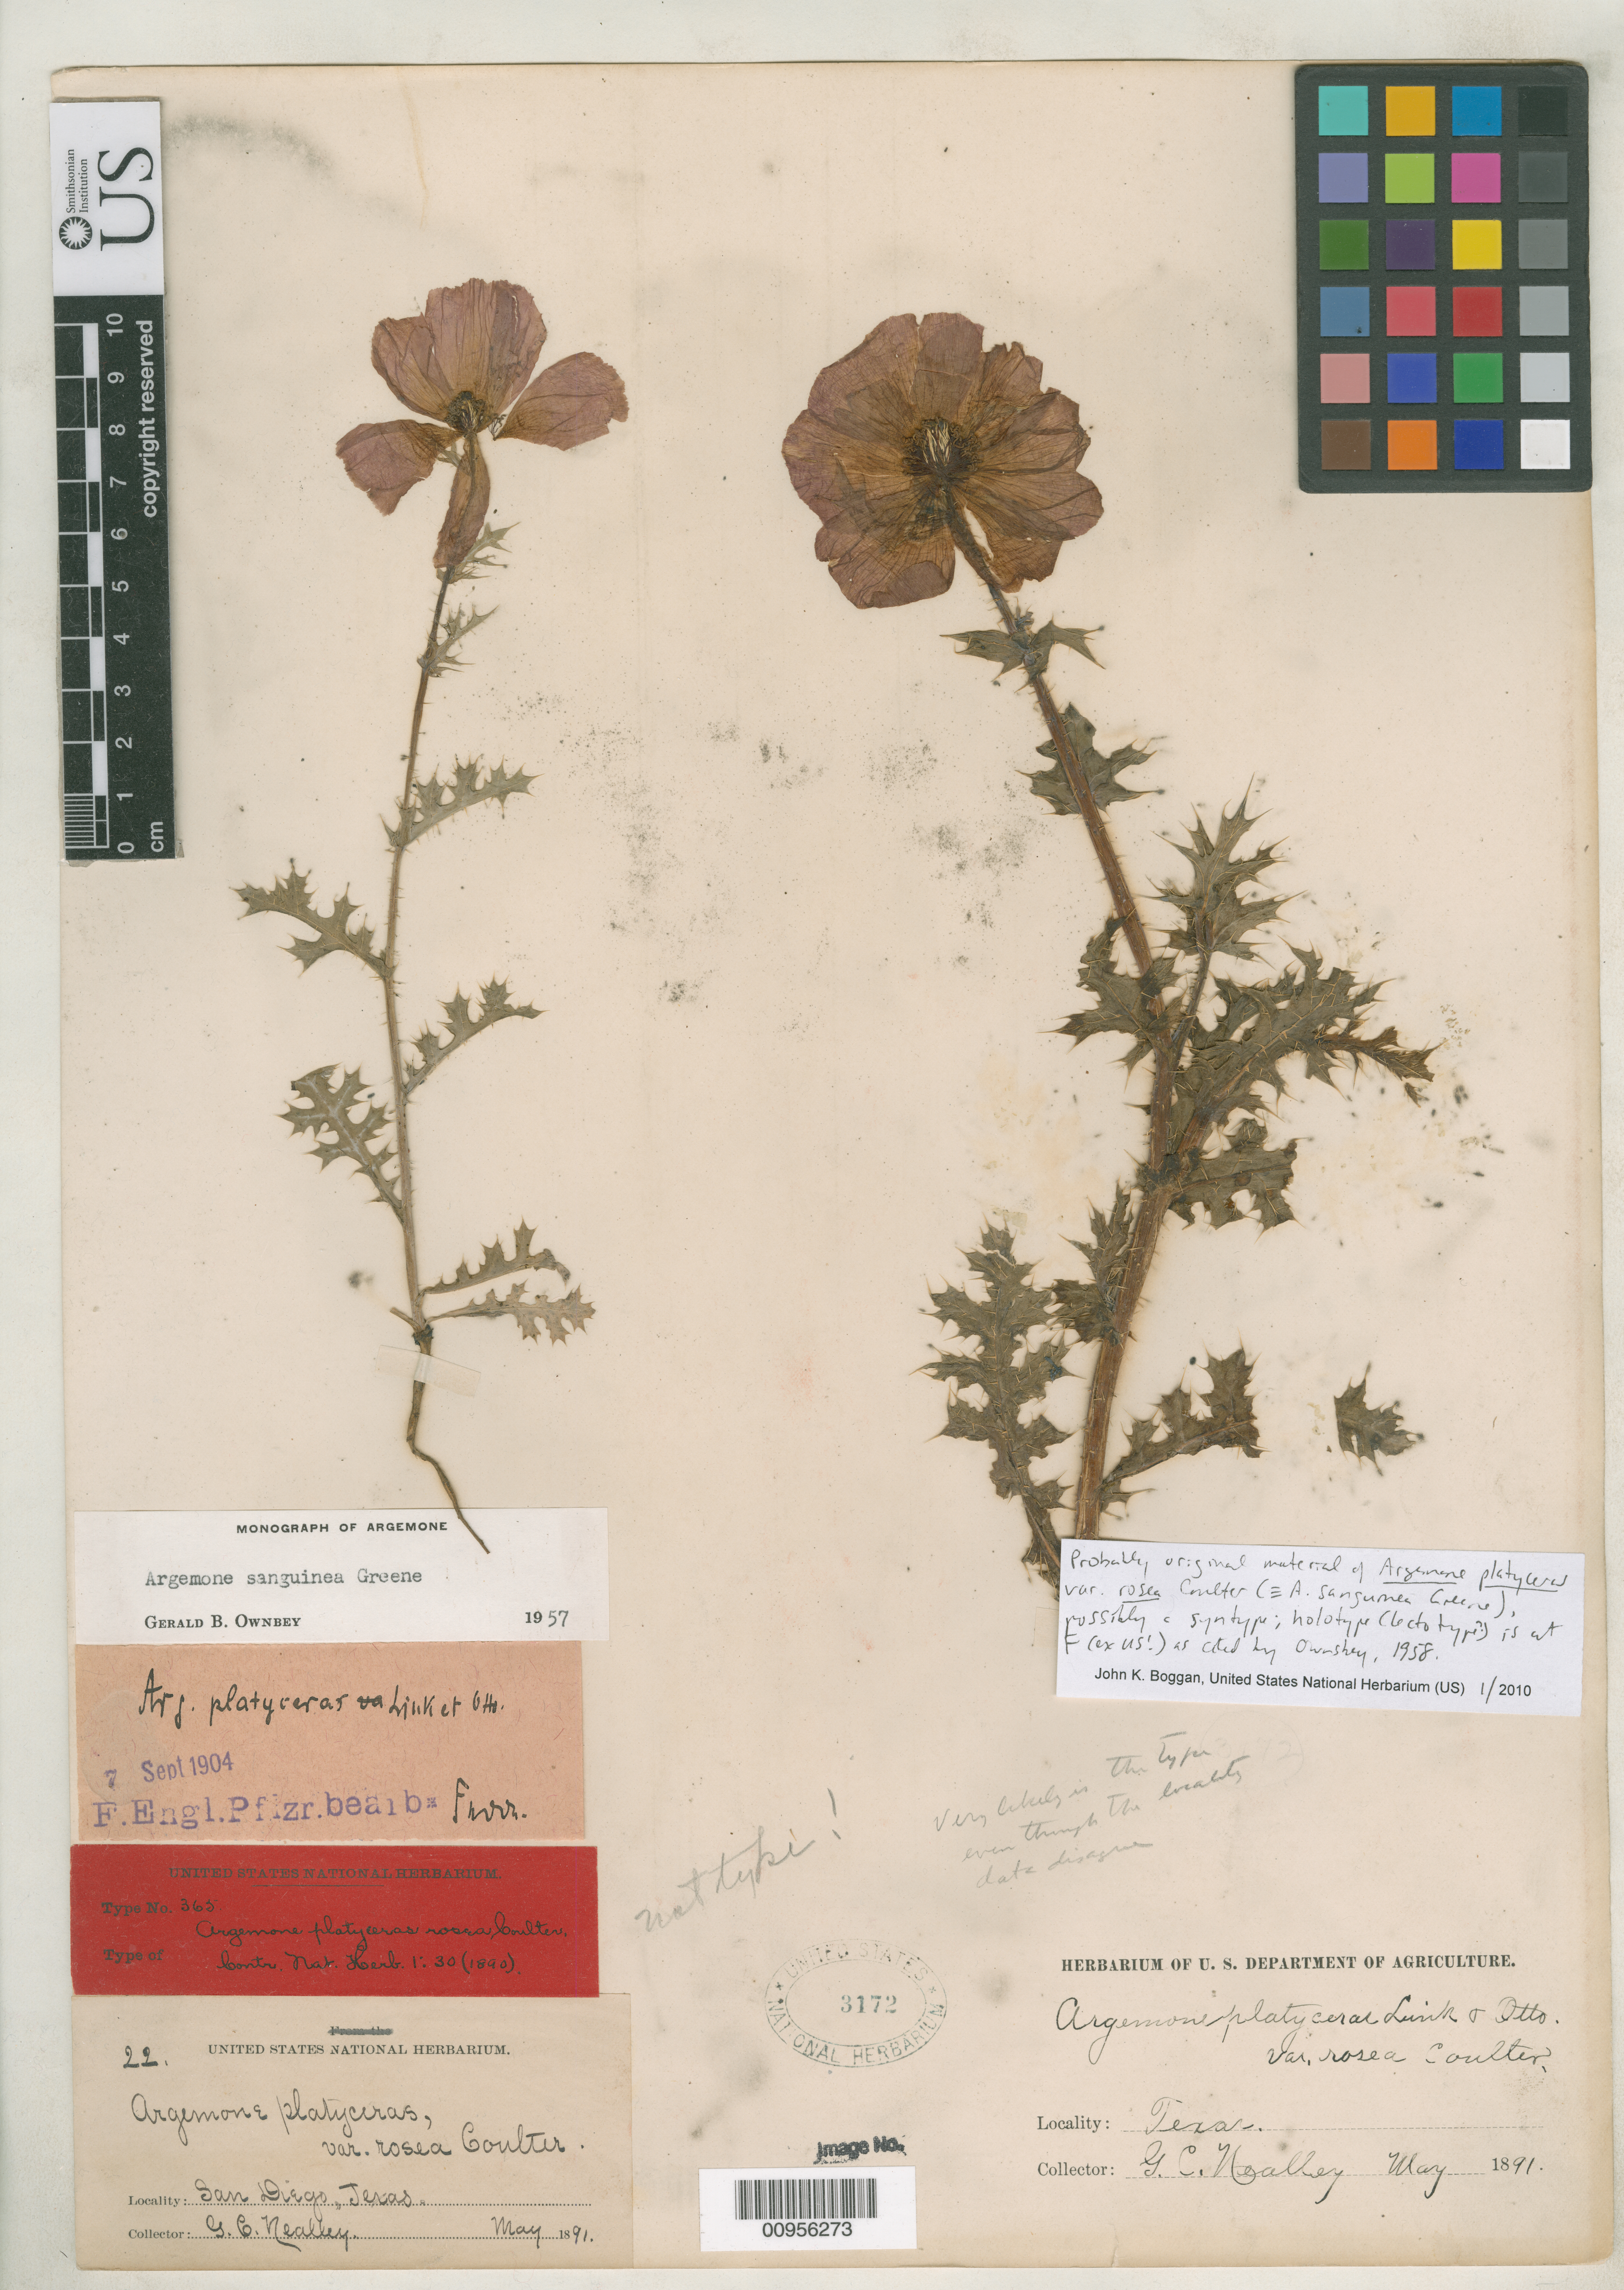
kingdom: Plantae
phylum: Tracheophyta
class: Magnoliopsida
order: Ranunculales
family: Papaveraceae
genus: Argemone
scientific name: Argemone platyceras var. rosea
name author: J.M. Coult.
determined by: Ownbey, G. B.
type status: Possible Type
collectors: G. C. Nealley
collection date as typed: May 1891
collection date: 1891-05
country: United States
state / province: Texas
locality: San Diego, Texas.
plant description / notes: Annotated in unknown hand, "very likely the type even though the locality data disagree". Probably original material, possibly syntype; holotype (lectotype?) collected at Corpus Christi, TX is at F (ex US) as cited by Ownsbey (1958).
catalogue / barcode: US 3172